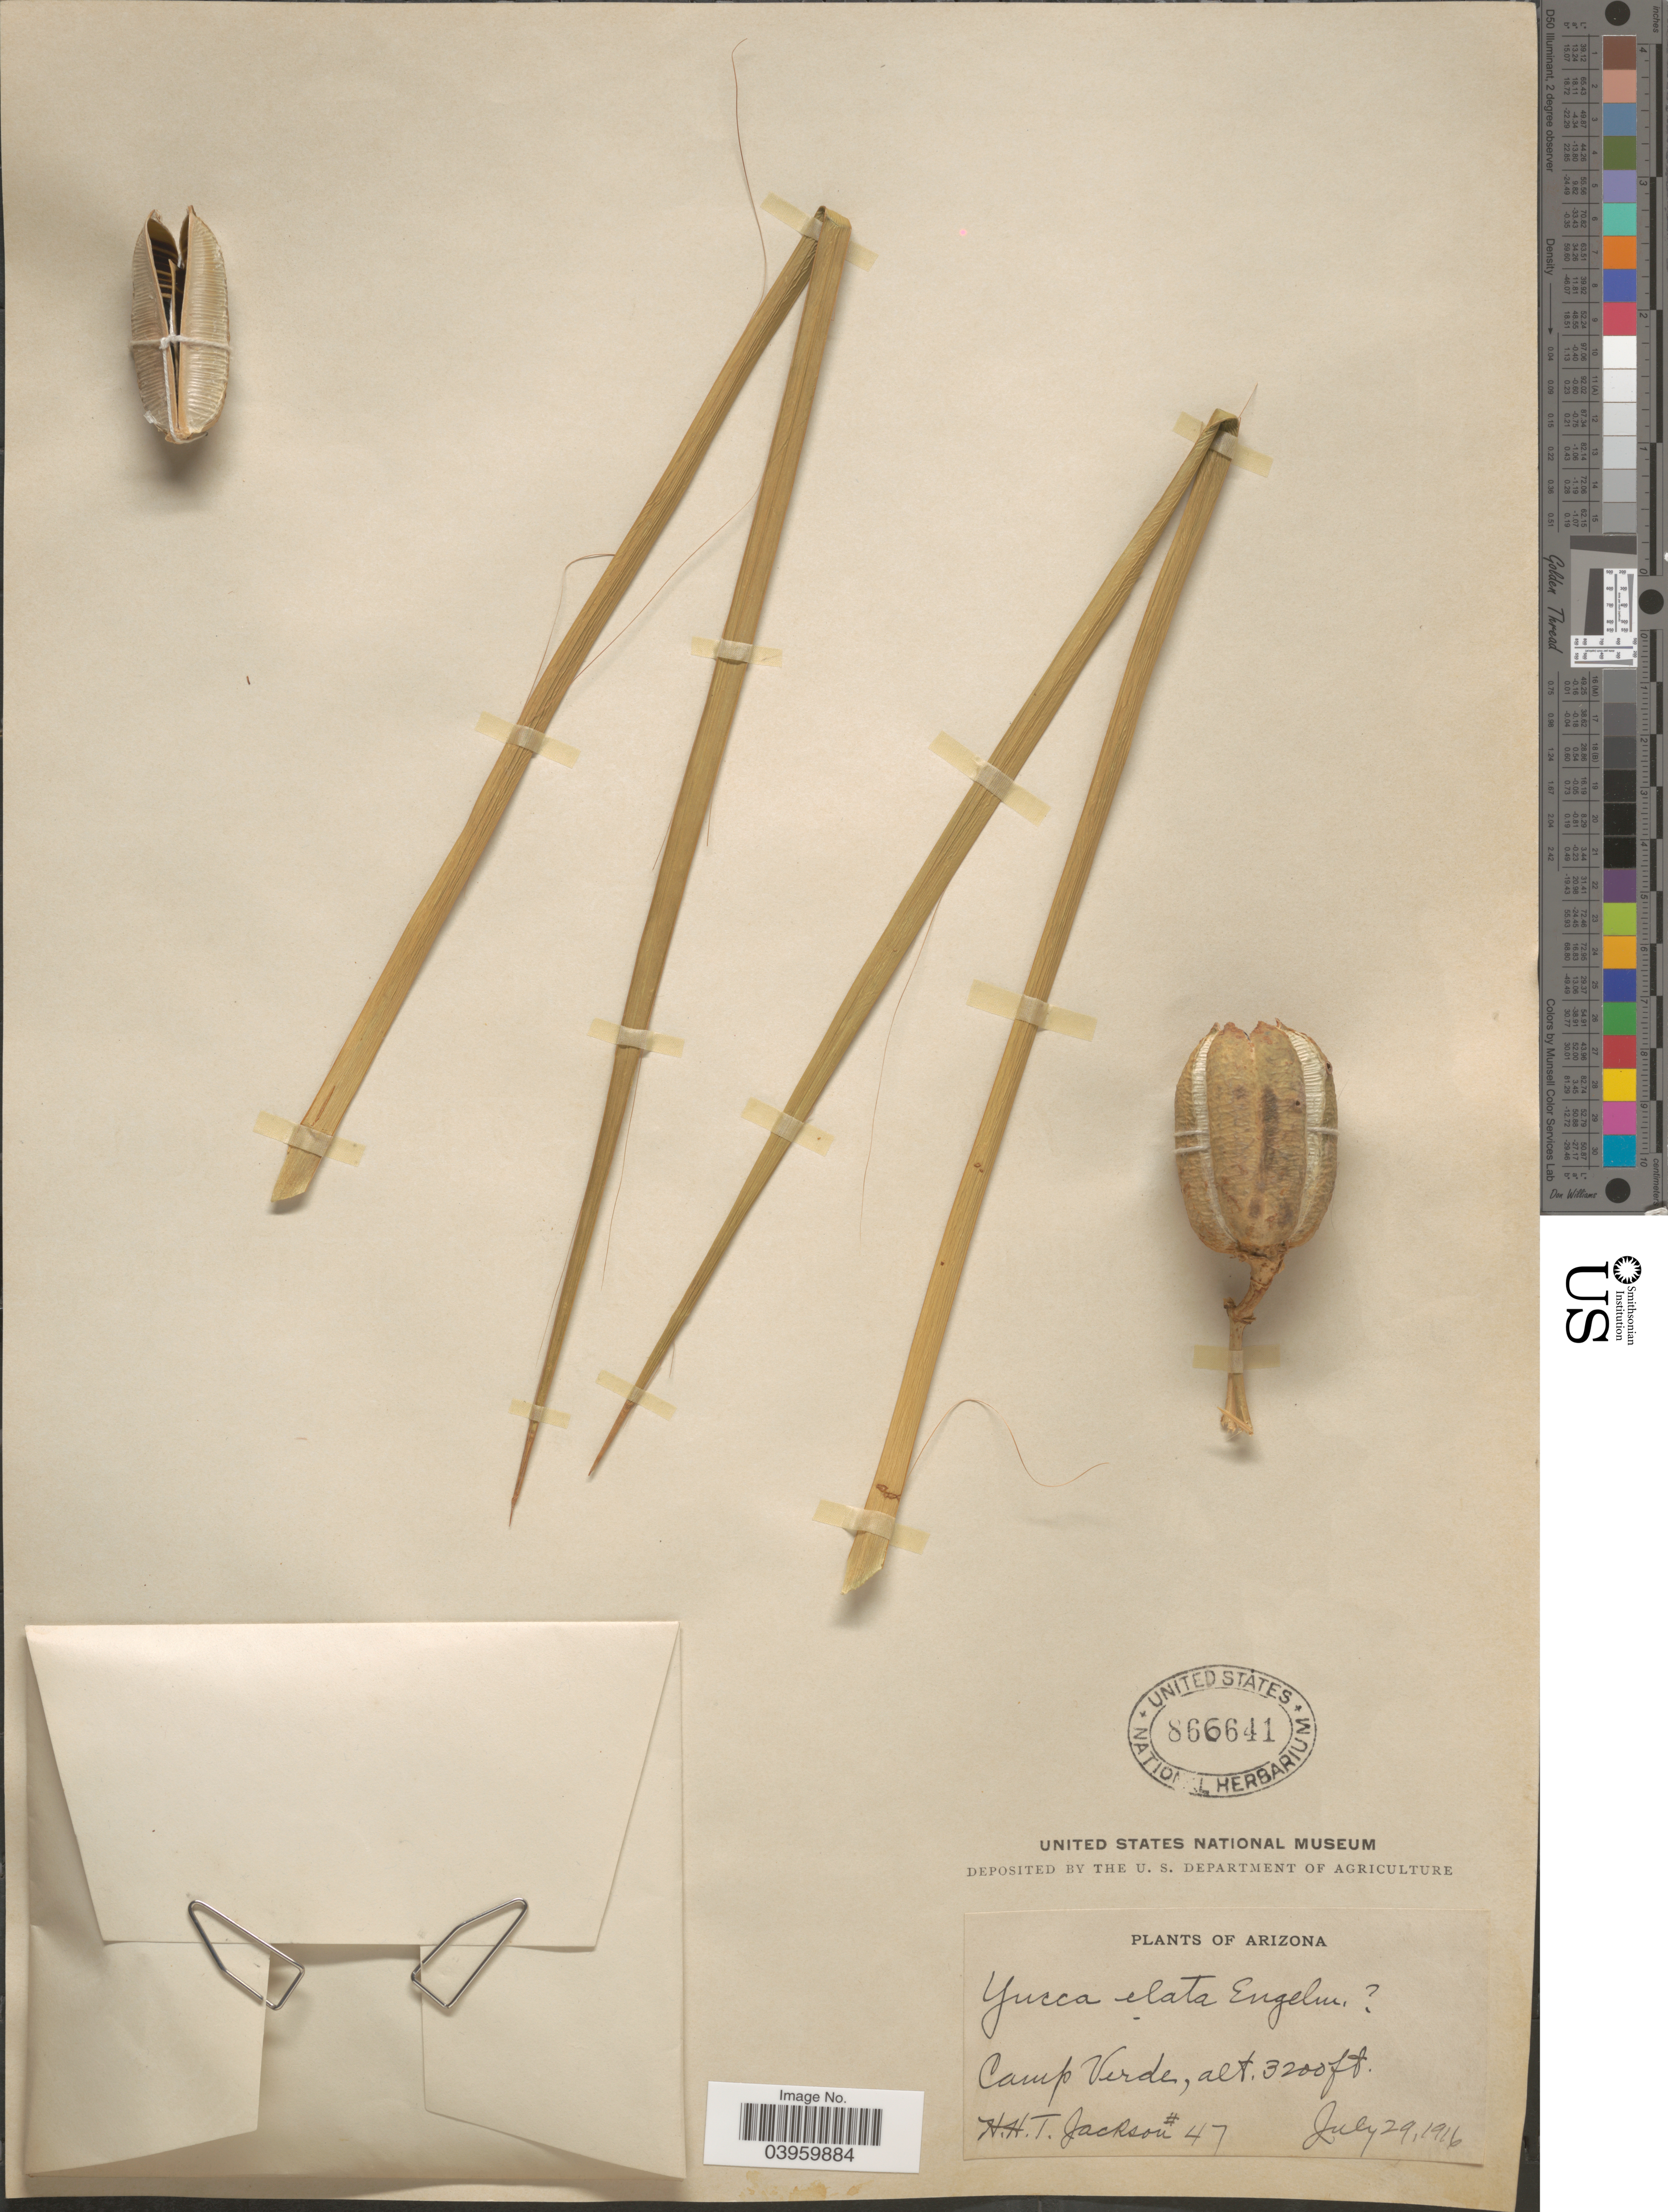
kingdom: Plantae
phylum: Tracheophyta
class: Liliopsida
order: Asparagales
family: Asparagaceae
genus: Yucca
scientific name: Yucca elata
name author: (Engelm.) Engelm.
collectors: H. Jackson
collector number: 47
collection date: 1916-07-29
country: United States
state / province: Arizona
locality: Camp Verde.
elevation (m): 975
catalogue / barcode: US 886641